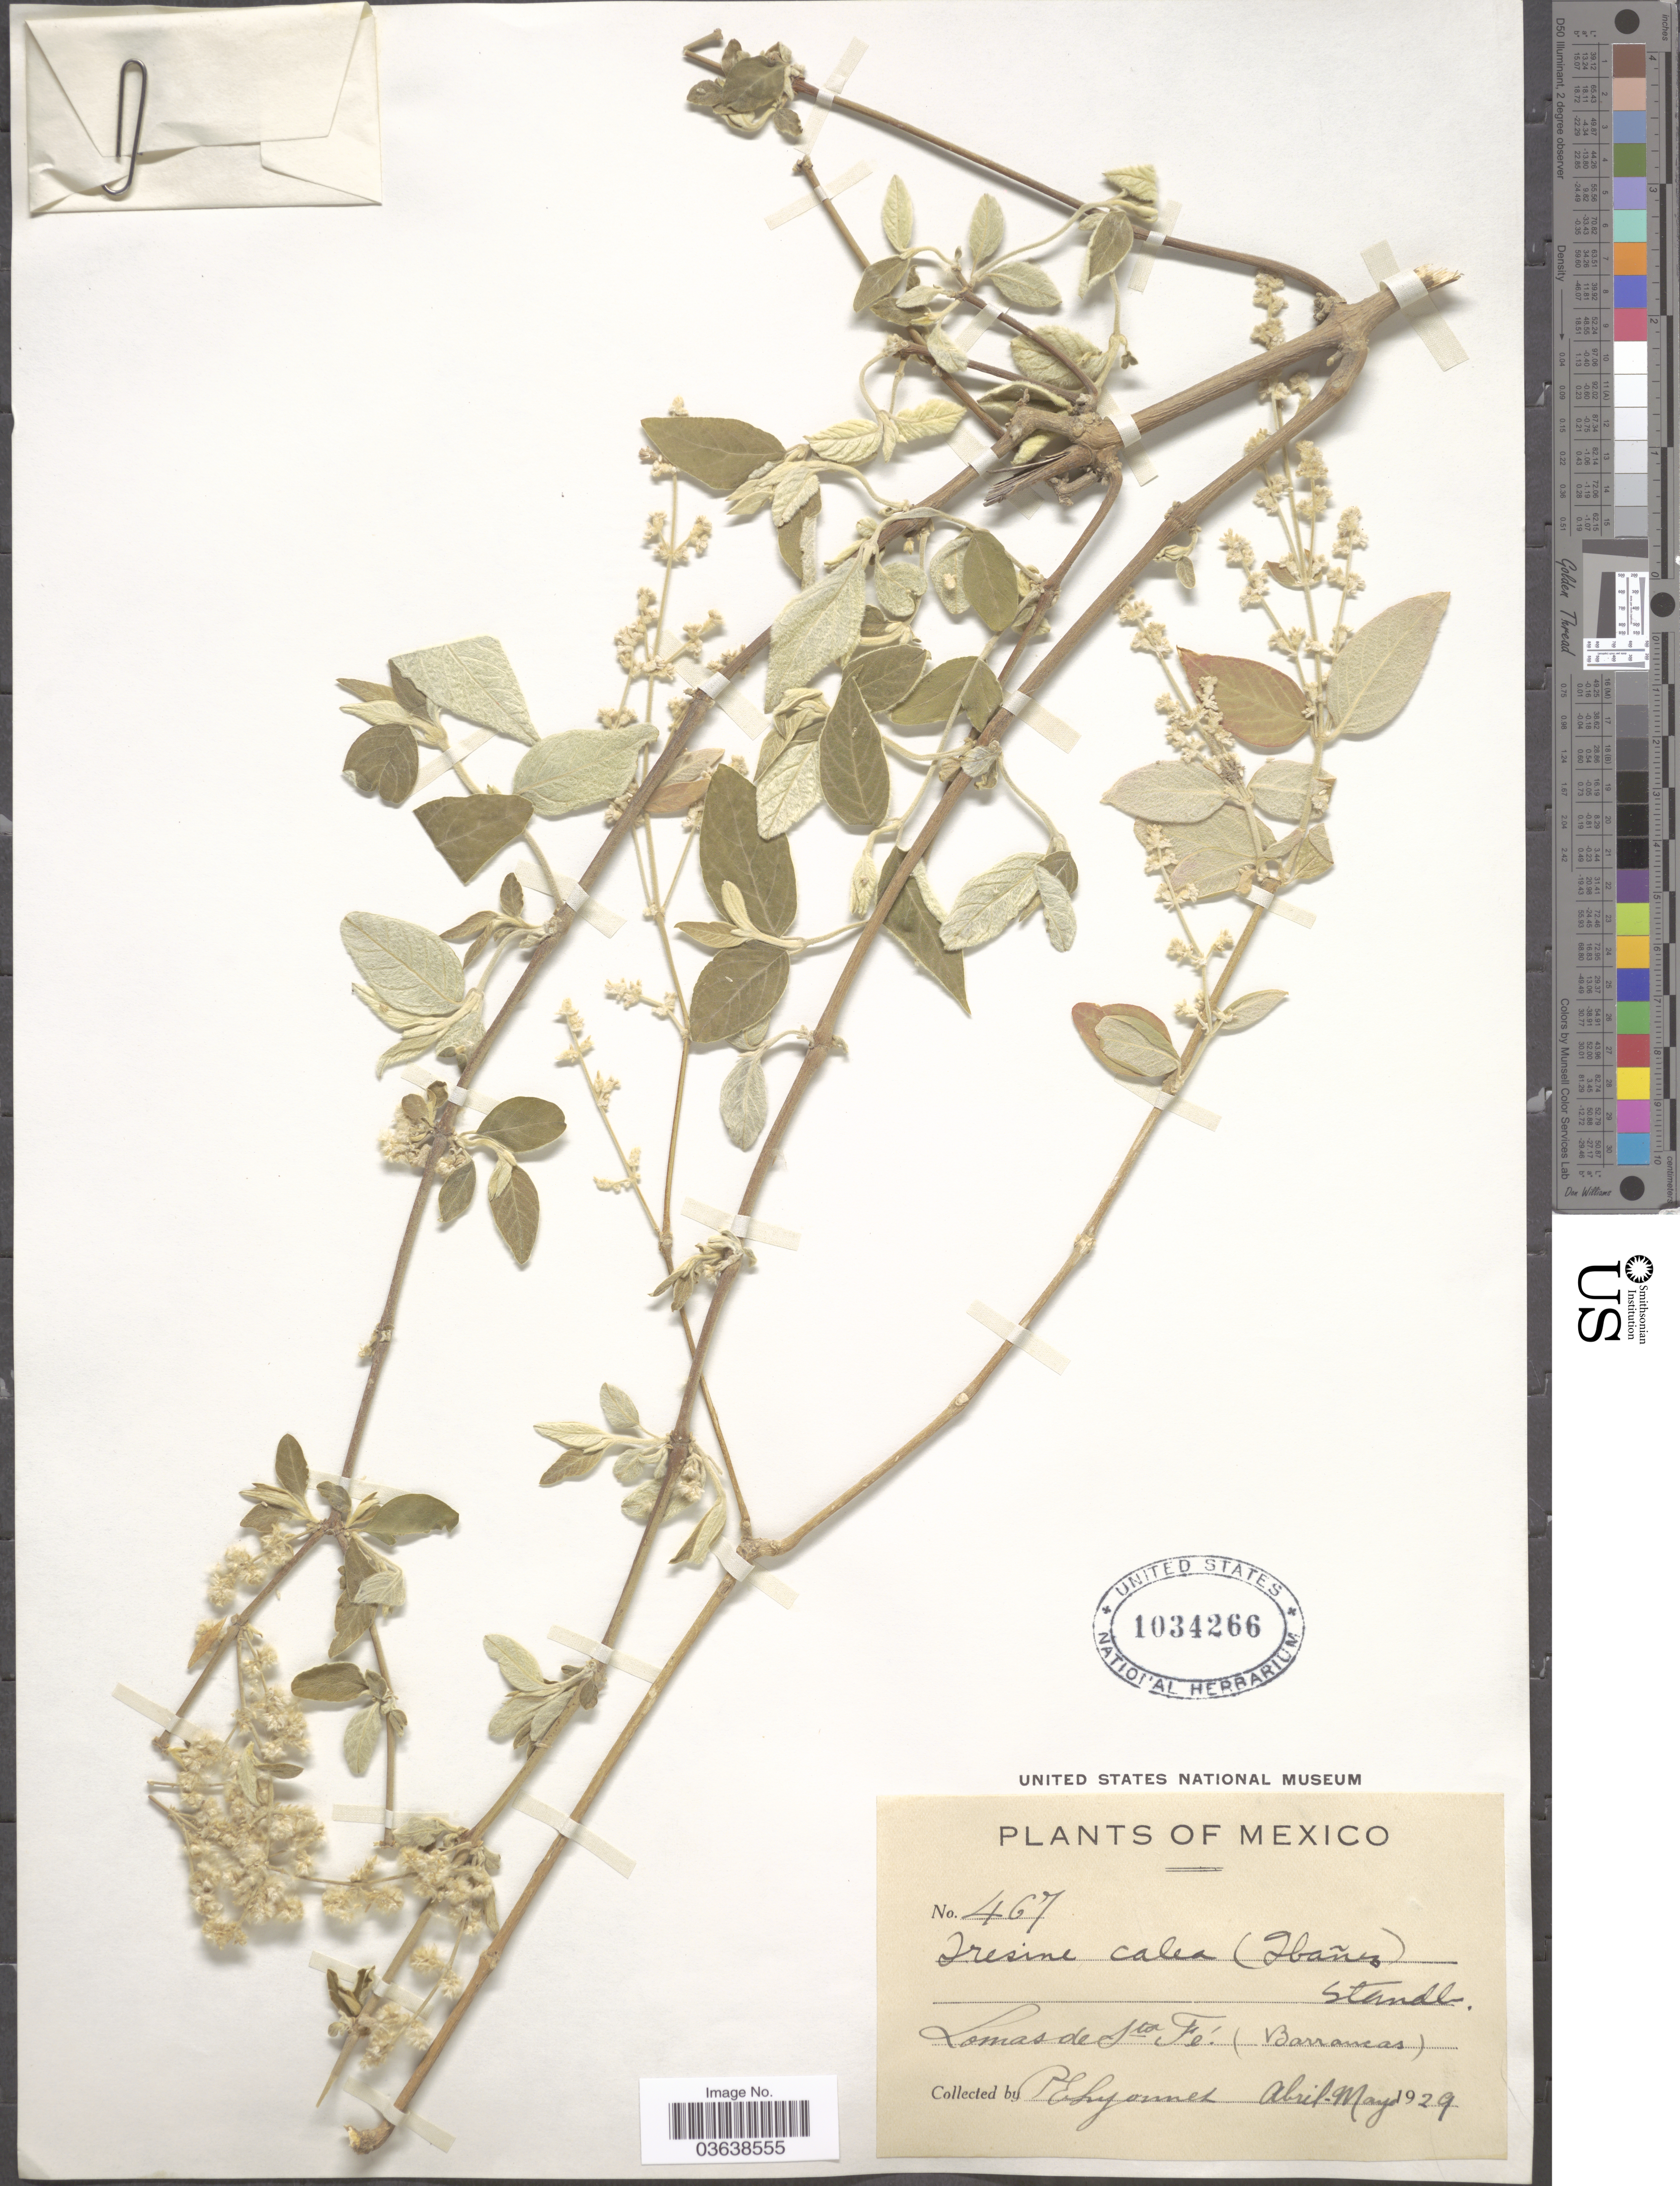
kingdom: Plantae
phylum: Tracheophyta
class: Magnoliopsida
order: Caryophyllales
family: Amaranthaceae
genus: Iresine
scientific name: Iresine calea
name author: (Ibáñez) Standl.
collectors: P. Lyonnet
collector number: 467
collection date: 1929-04/1929-05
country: Mexico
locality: Lomas de Sta Fé. (Barrancas).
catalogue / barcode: US 1034266